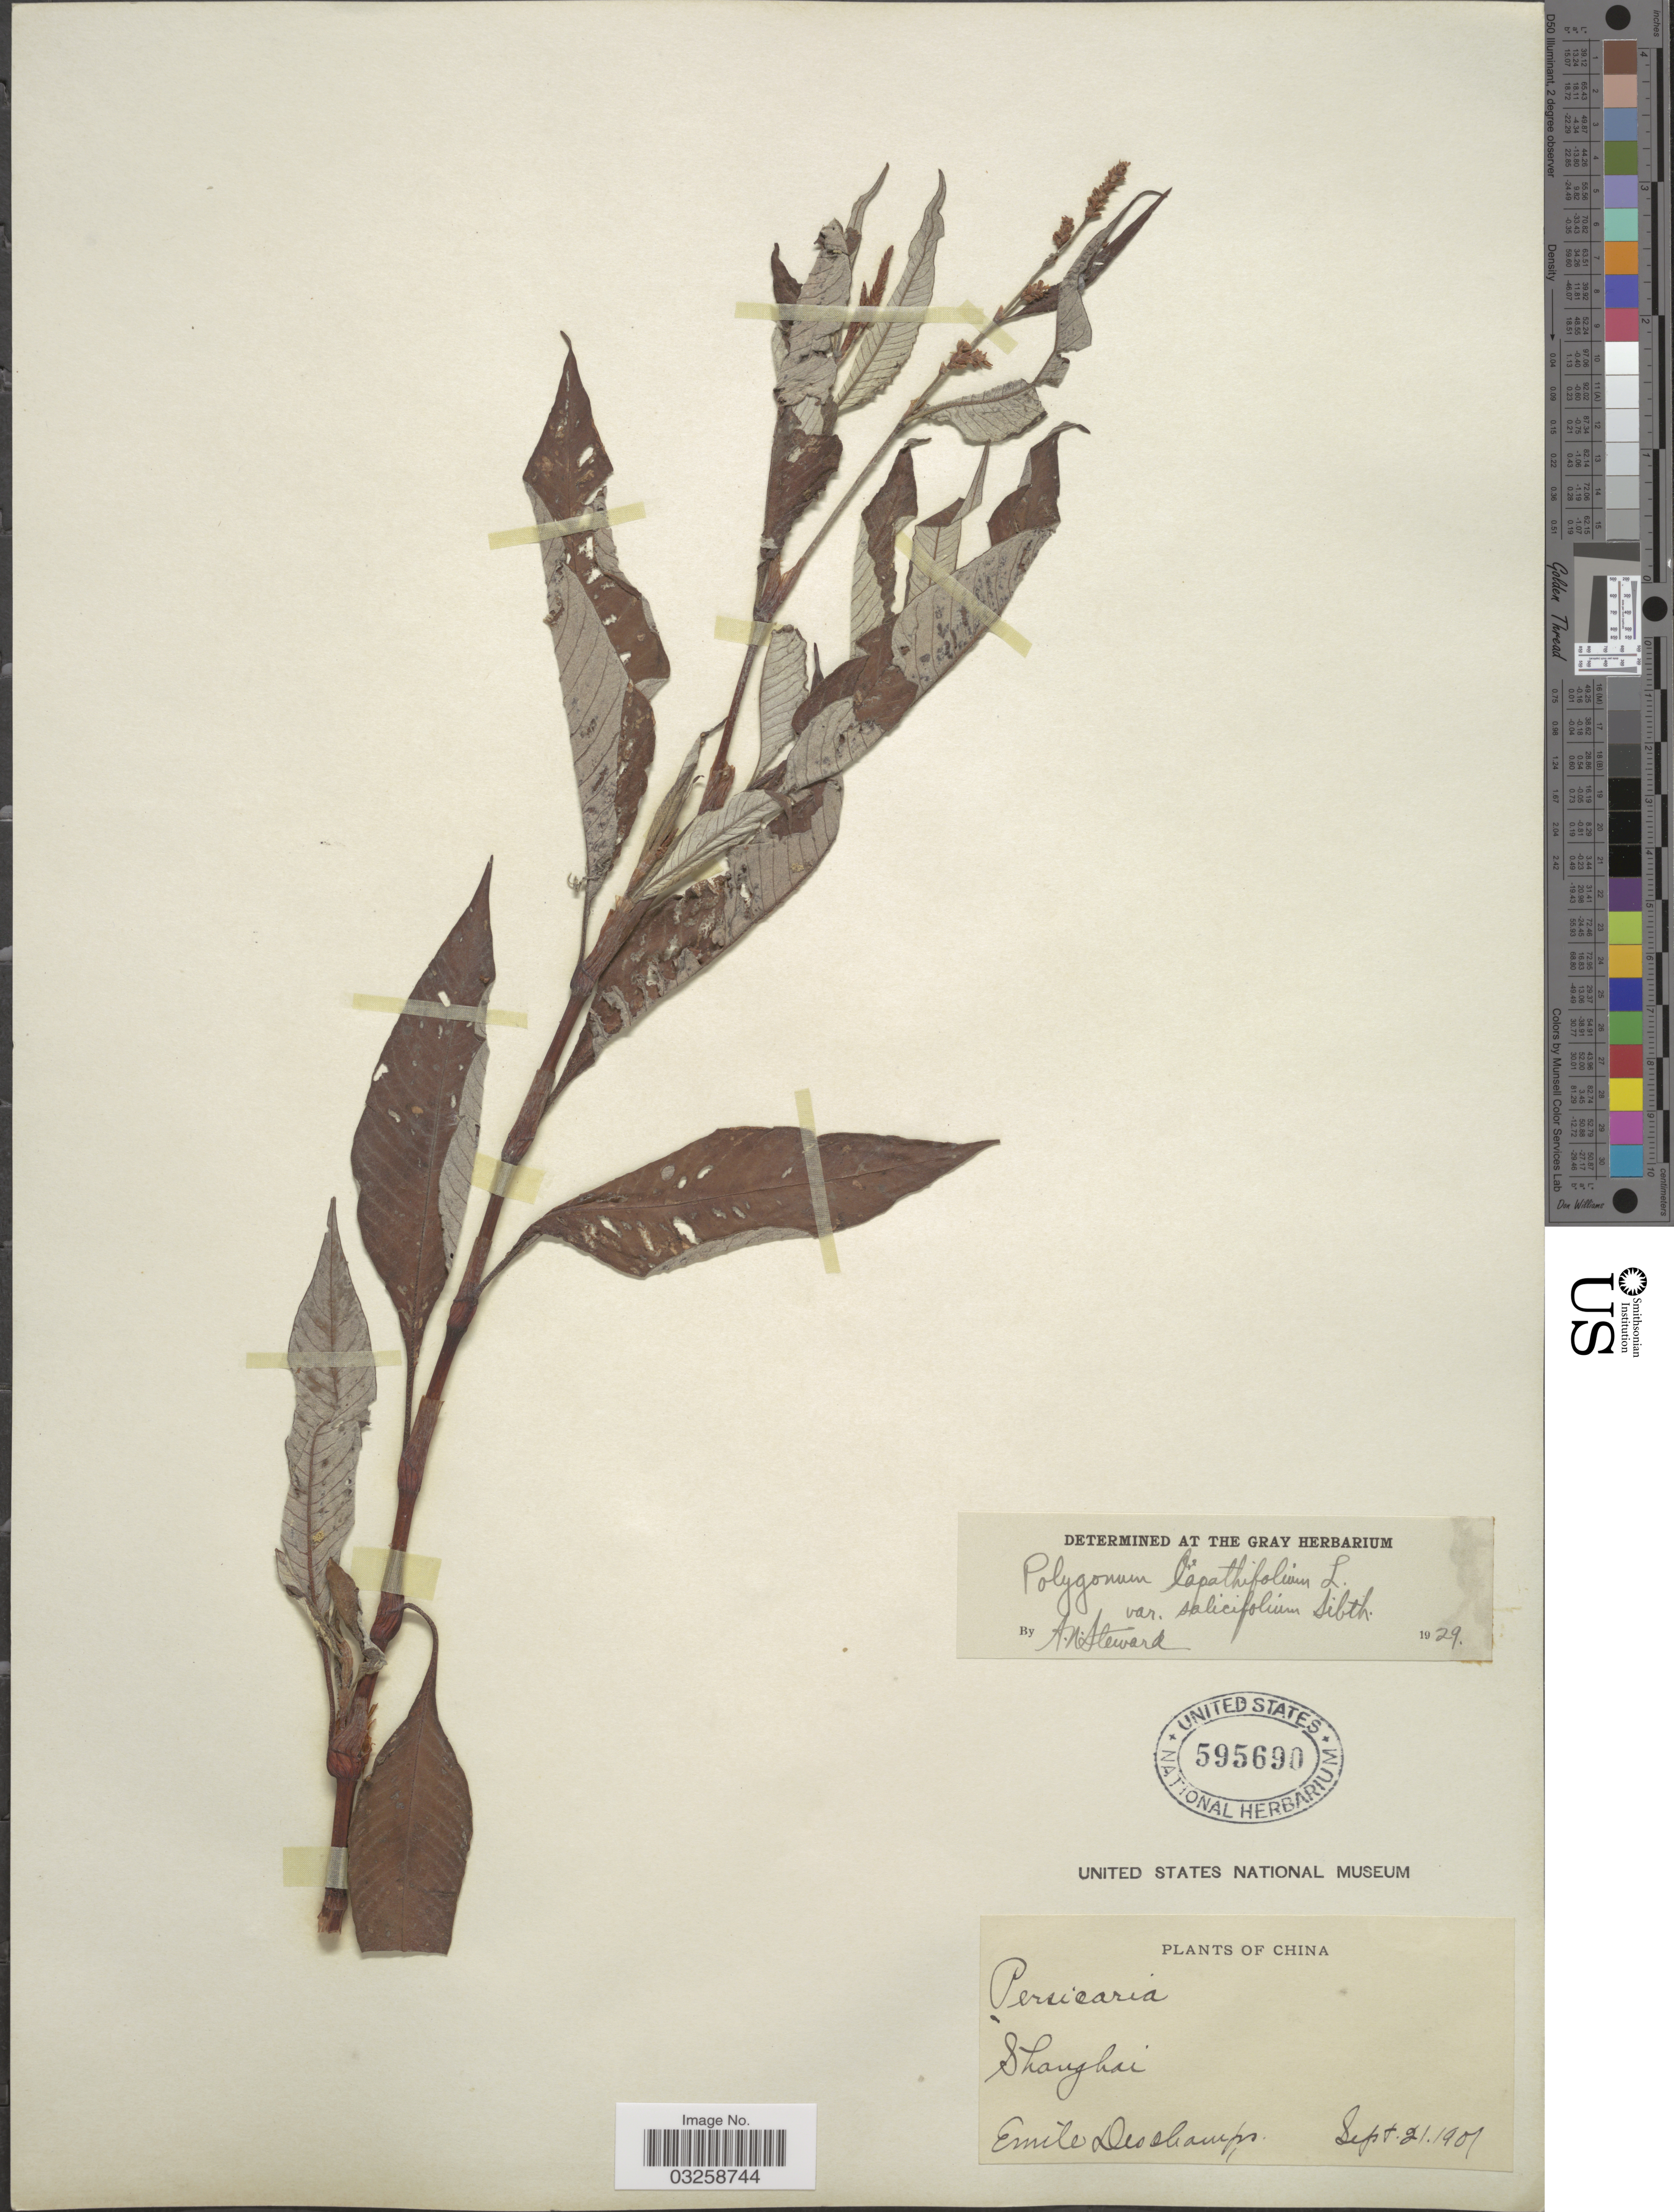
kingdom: Plantae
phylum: Tracheophyta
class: Magnoliopsida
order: Caryophyllales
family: Polygonaceae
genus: Polygonum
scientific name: Polygonum lapathifolium var. salicifolium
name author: Sibth.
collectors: E. Deschamps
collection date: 1901-09-21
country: China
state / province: Shanghai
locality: Shanghai.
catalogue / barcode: US 595690